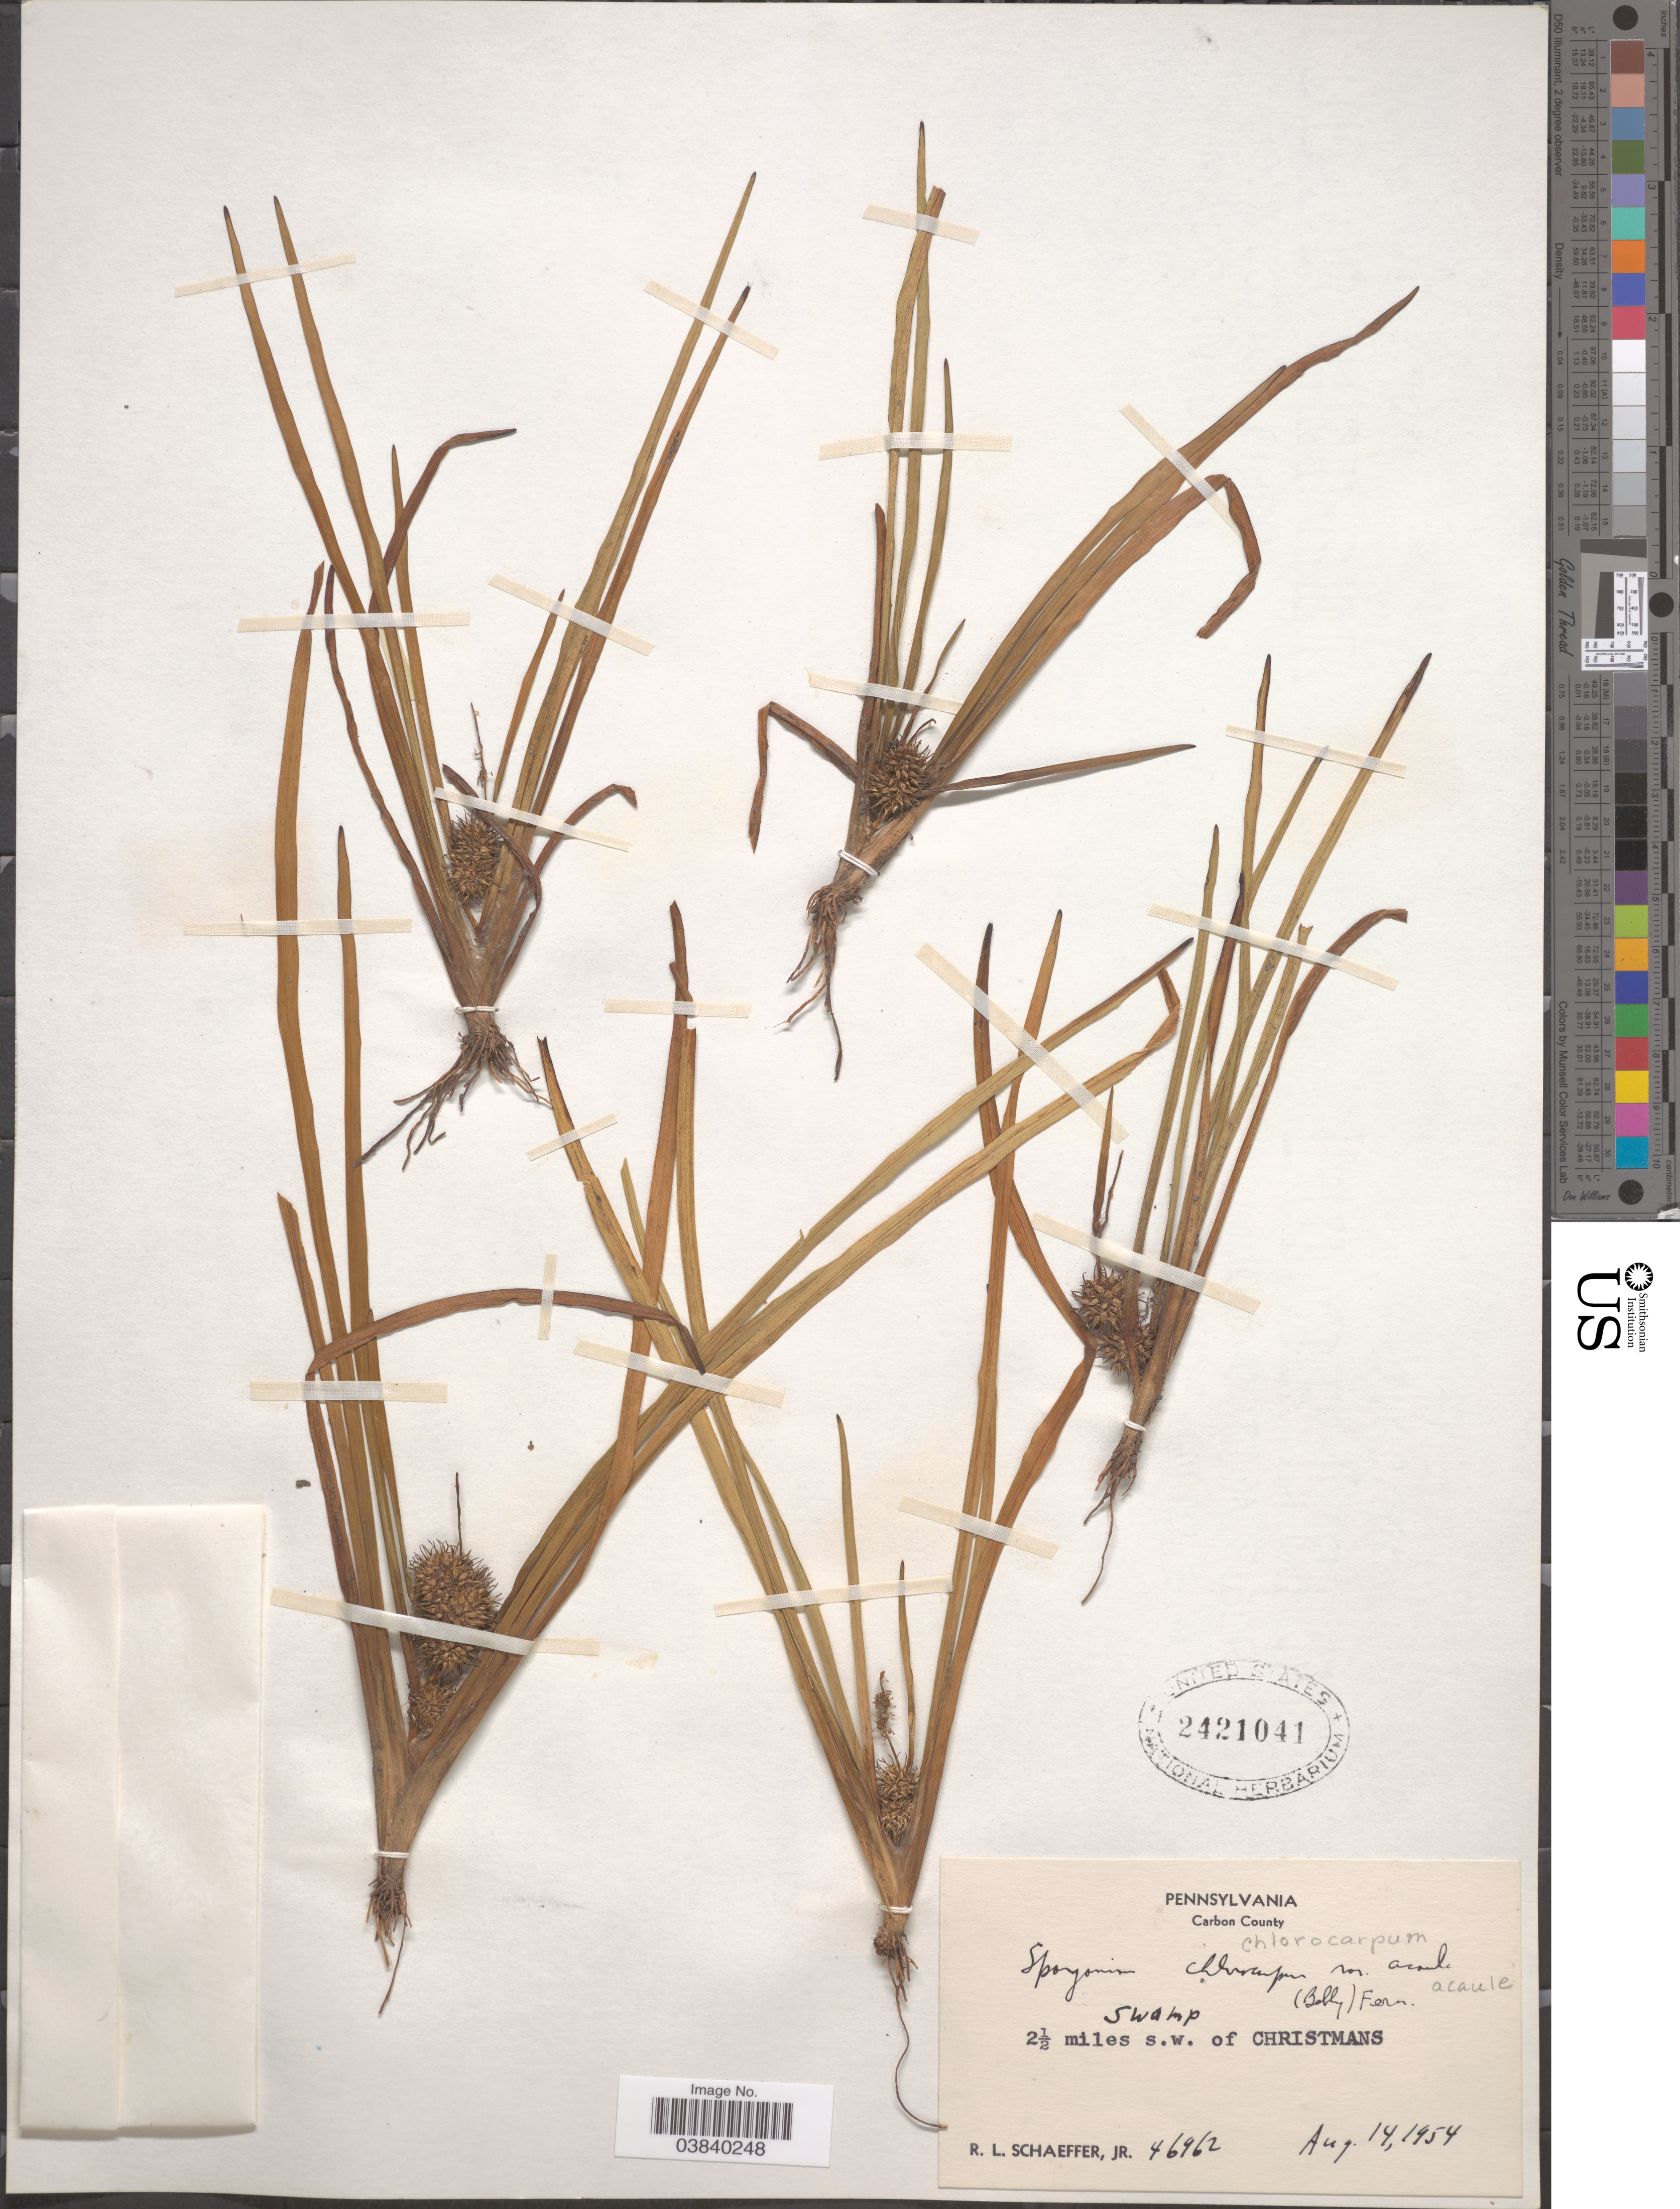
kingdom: Plantae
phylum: Tracheophyta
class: Liliopsida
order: Poales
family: Typhaceae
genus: Sparganium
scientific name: Sparganium chlorocarpum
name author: Rydb.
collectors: R. L. Schaeffer Jr.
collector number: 46962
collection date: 1954-08-14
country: United States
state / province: Pennsylvania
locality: Carbon County. 2½ miles s.w. of Christmans.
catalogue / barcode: US 2421041